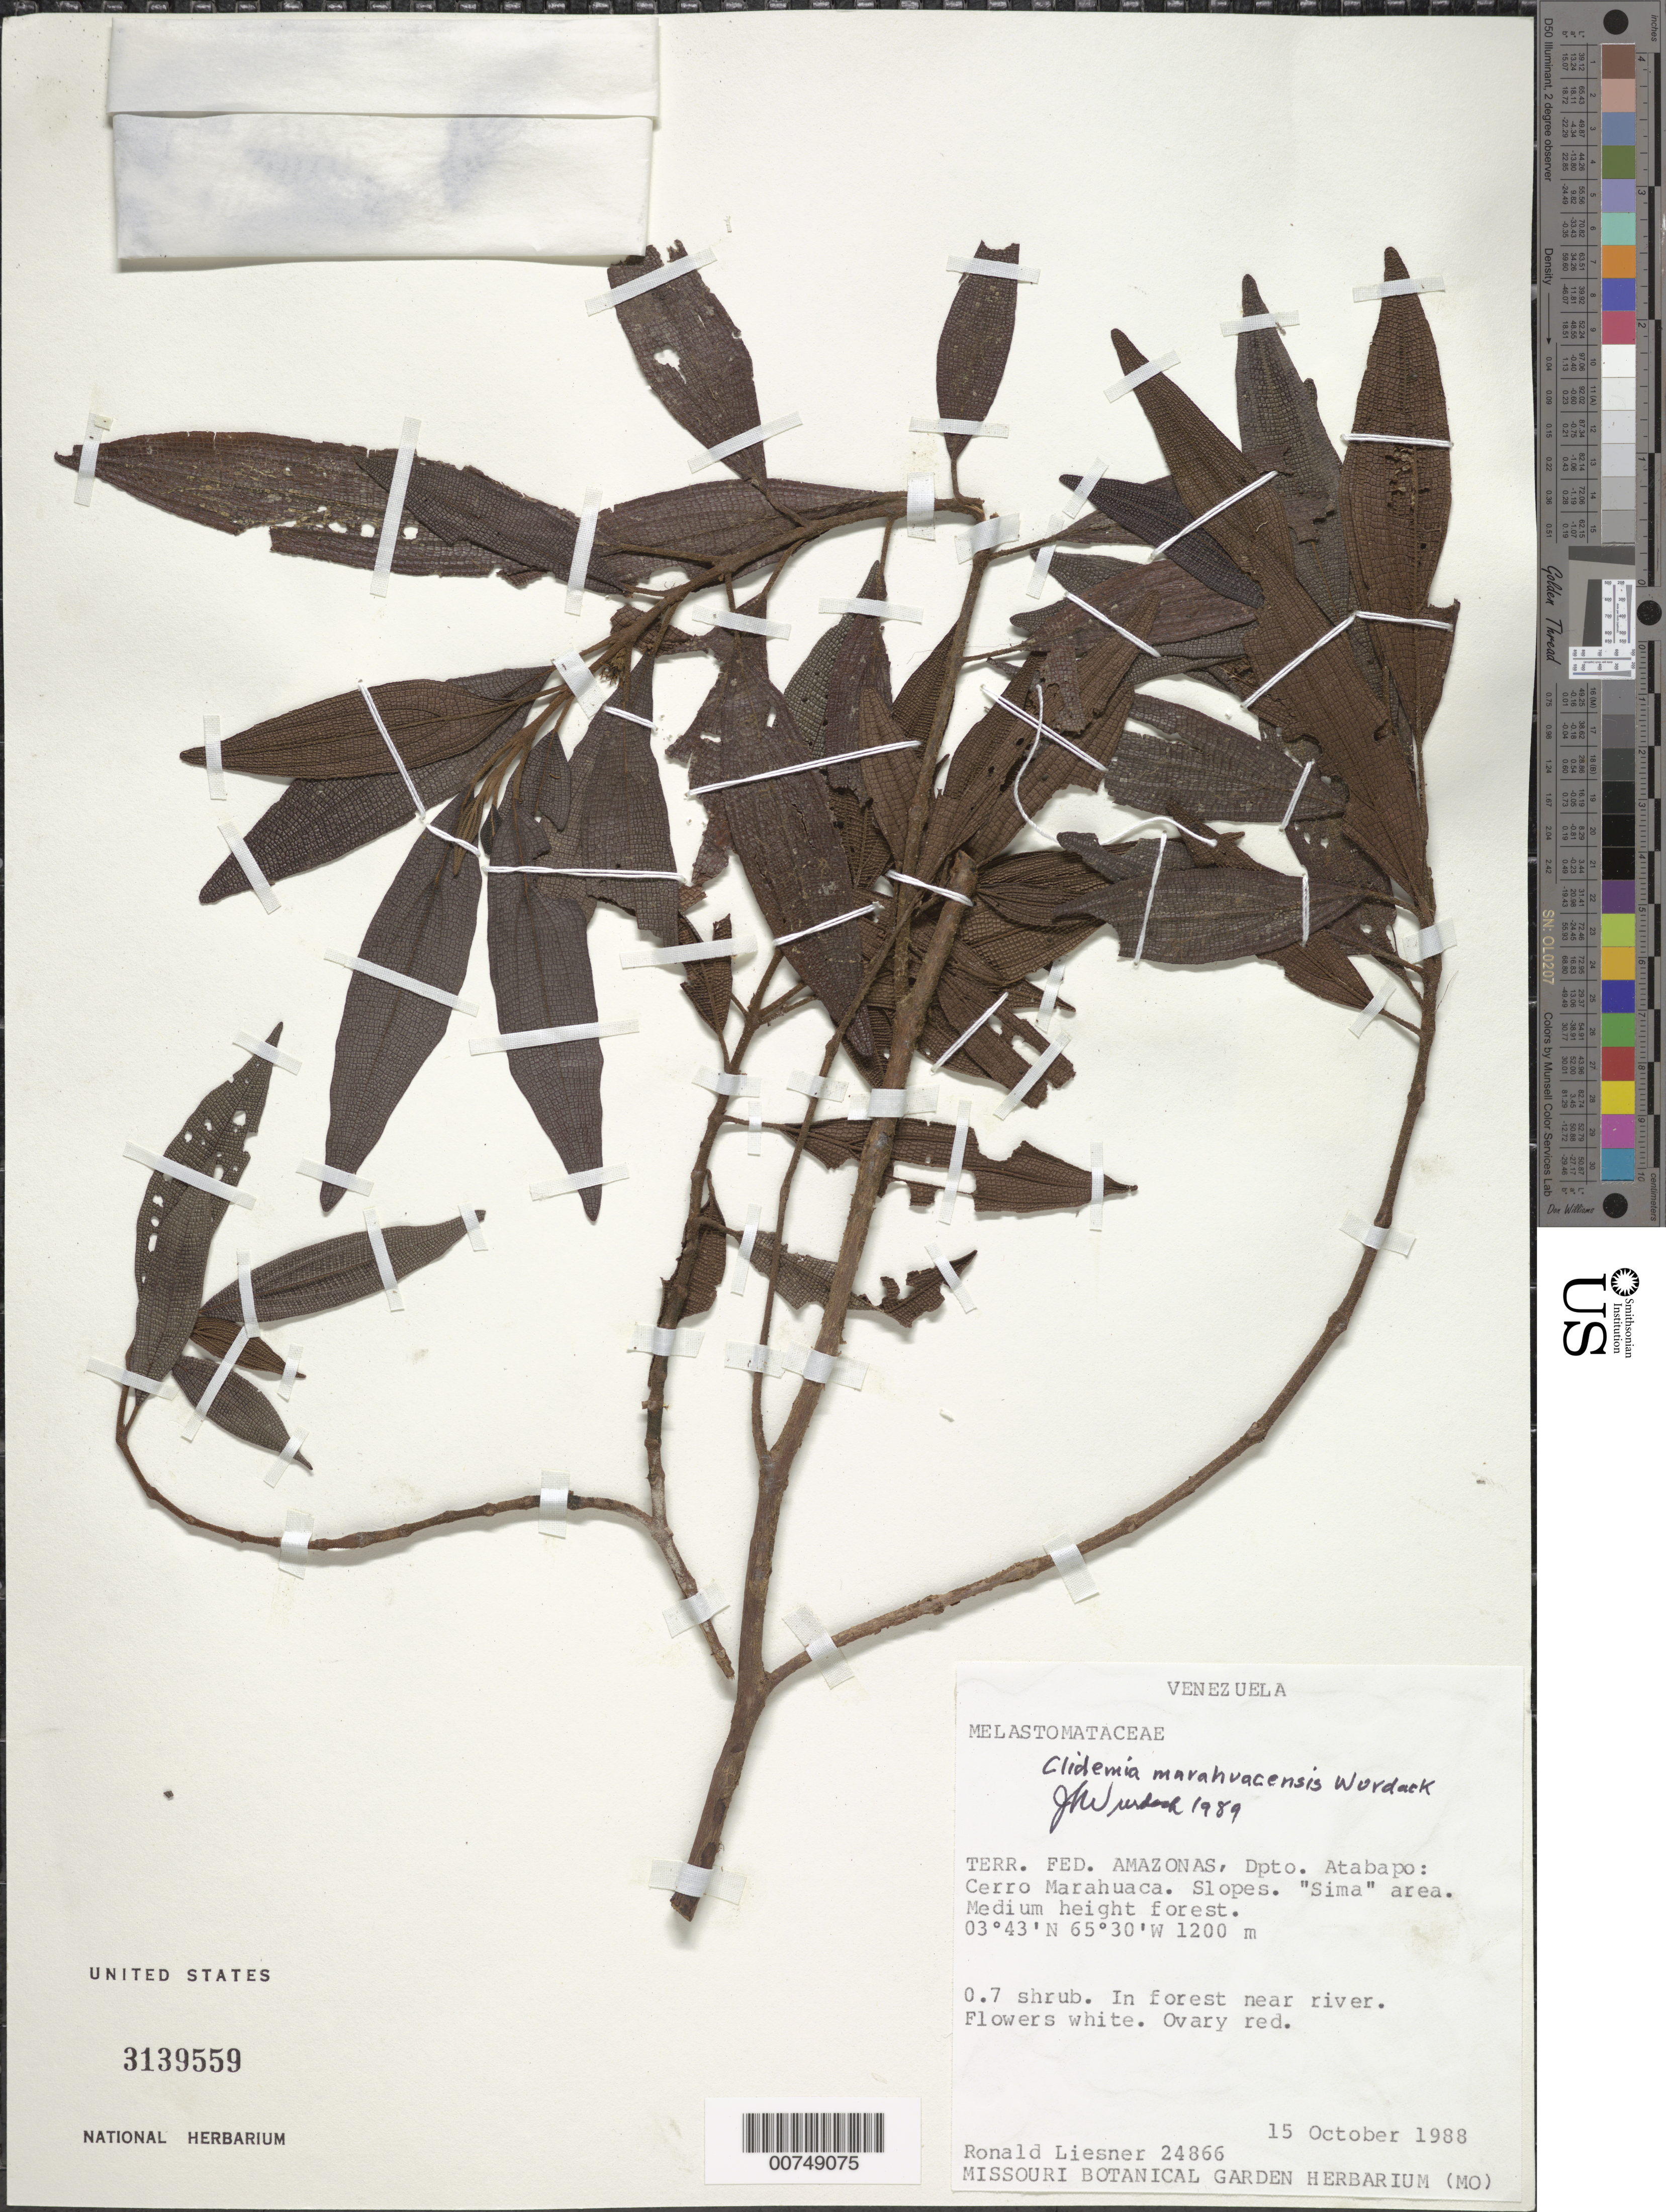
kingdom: Plantae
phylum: Tracheophyta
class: Magnoliopsida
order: Myrtales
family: Melastomataceae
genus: Clidemia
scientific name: Clidemia marahuacensis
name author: Wurdack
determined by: Wurdack, John J., (US), US (UNITED STATES)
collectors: R. L. Liesner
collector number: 24866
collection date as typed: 15-Oct-88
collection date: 1988-10-15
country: Venezuela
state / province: Amazonas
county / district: Atabapo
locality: Cerro Marahuaca, "Sima" area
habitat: Slopes; medium height forest; in forest near river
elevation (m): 1200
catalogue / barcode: US 3139559